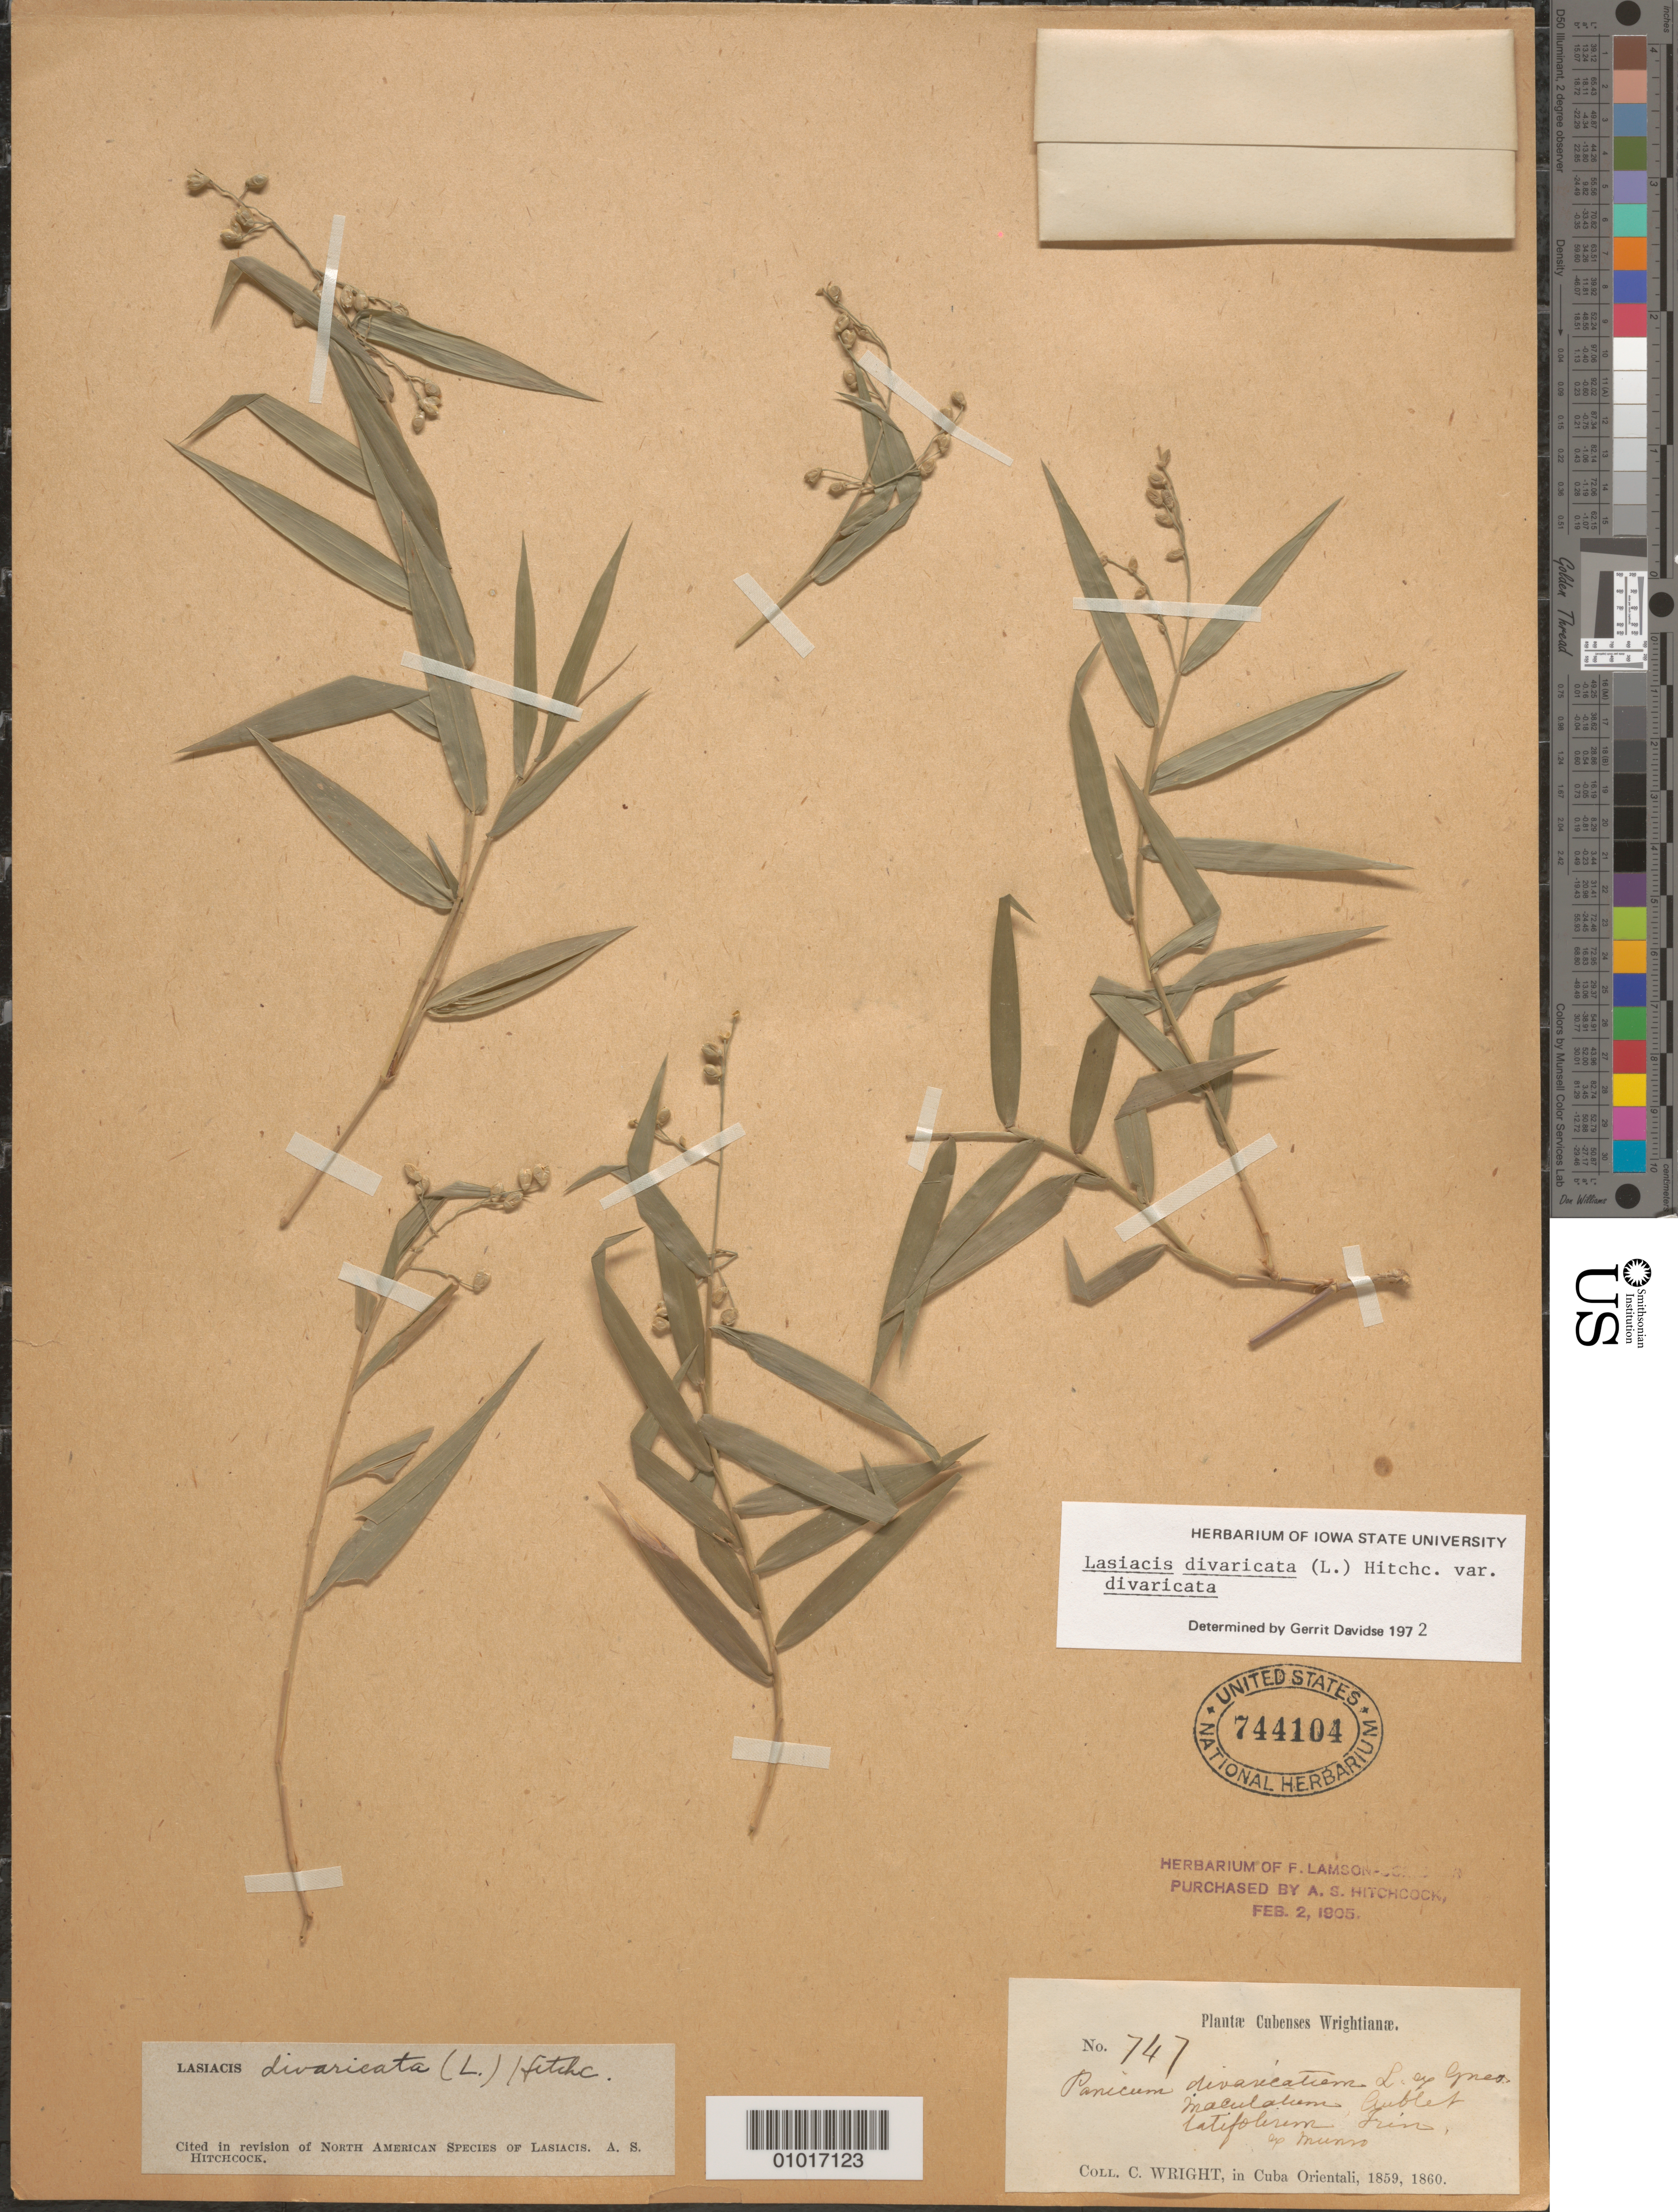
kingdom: Plantae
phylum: Tracheophyta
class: Liliopsida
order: Poales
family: Poaceae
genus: Lasiacis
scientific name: Lasiacis divaricata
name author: (L.) Hitchc.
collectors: C. Wright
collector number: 747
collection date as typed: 01 Jan 1859 to 31 Dec 1860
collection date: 1859-01-01/1860-12-31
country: Cuba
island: Cuba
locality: Oriente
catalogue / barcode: US 744104